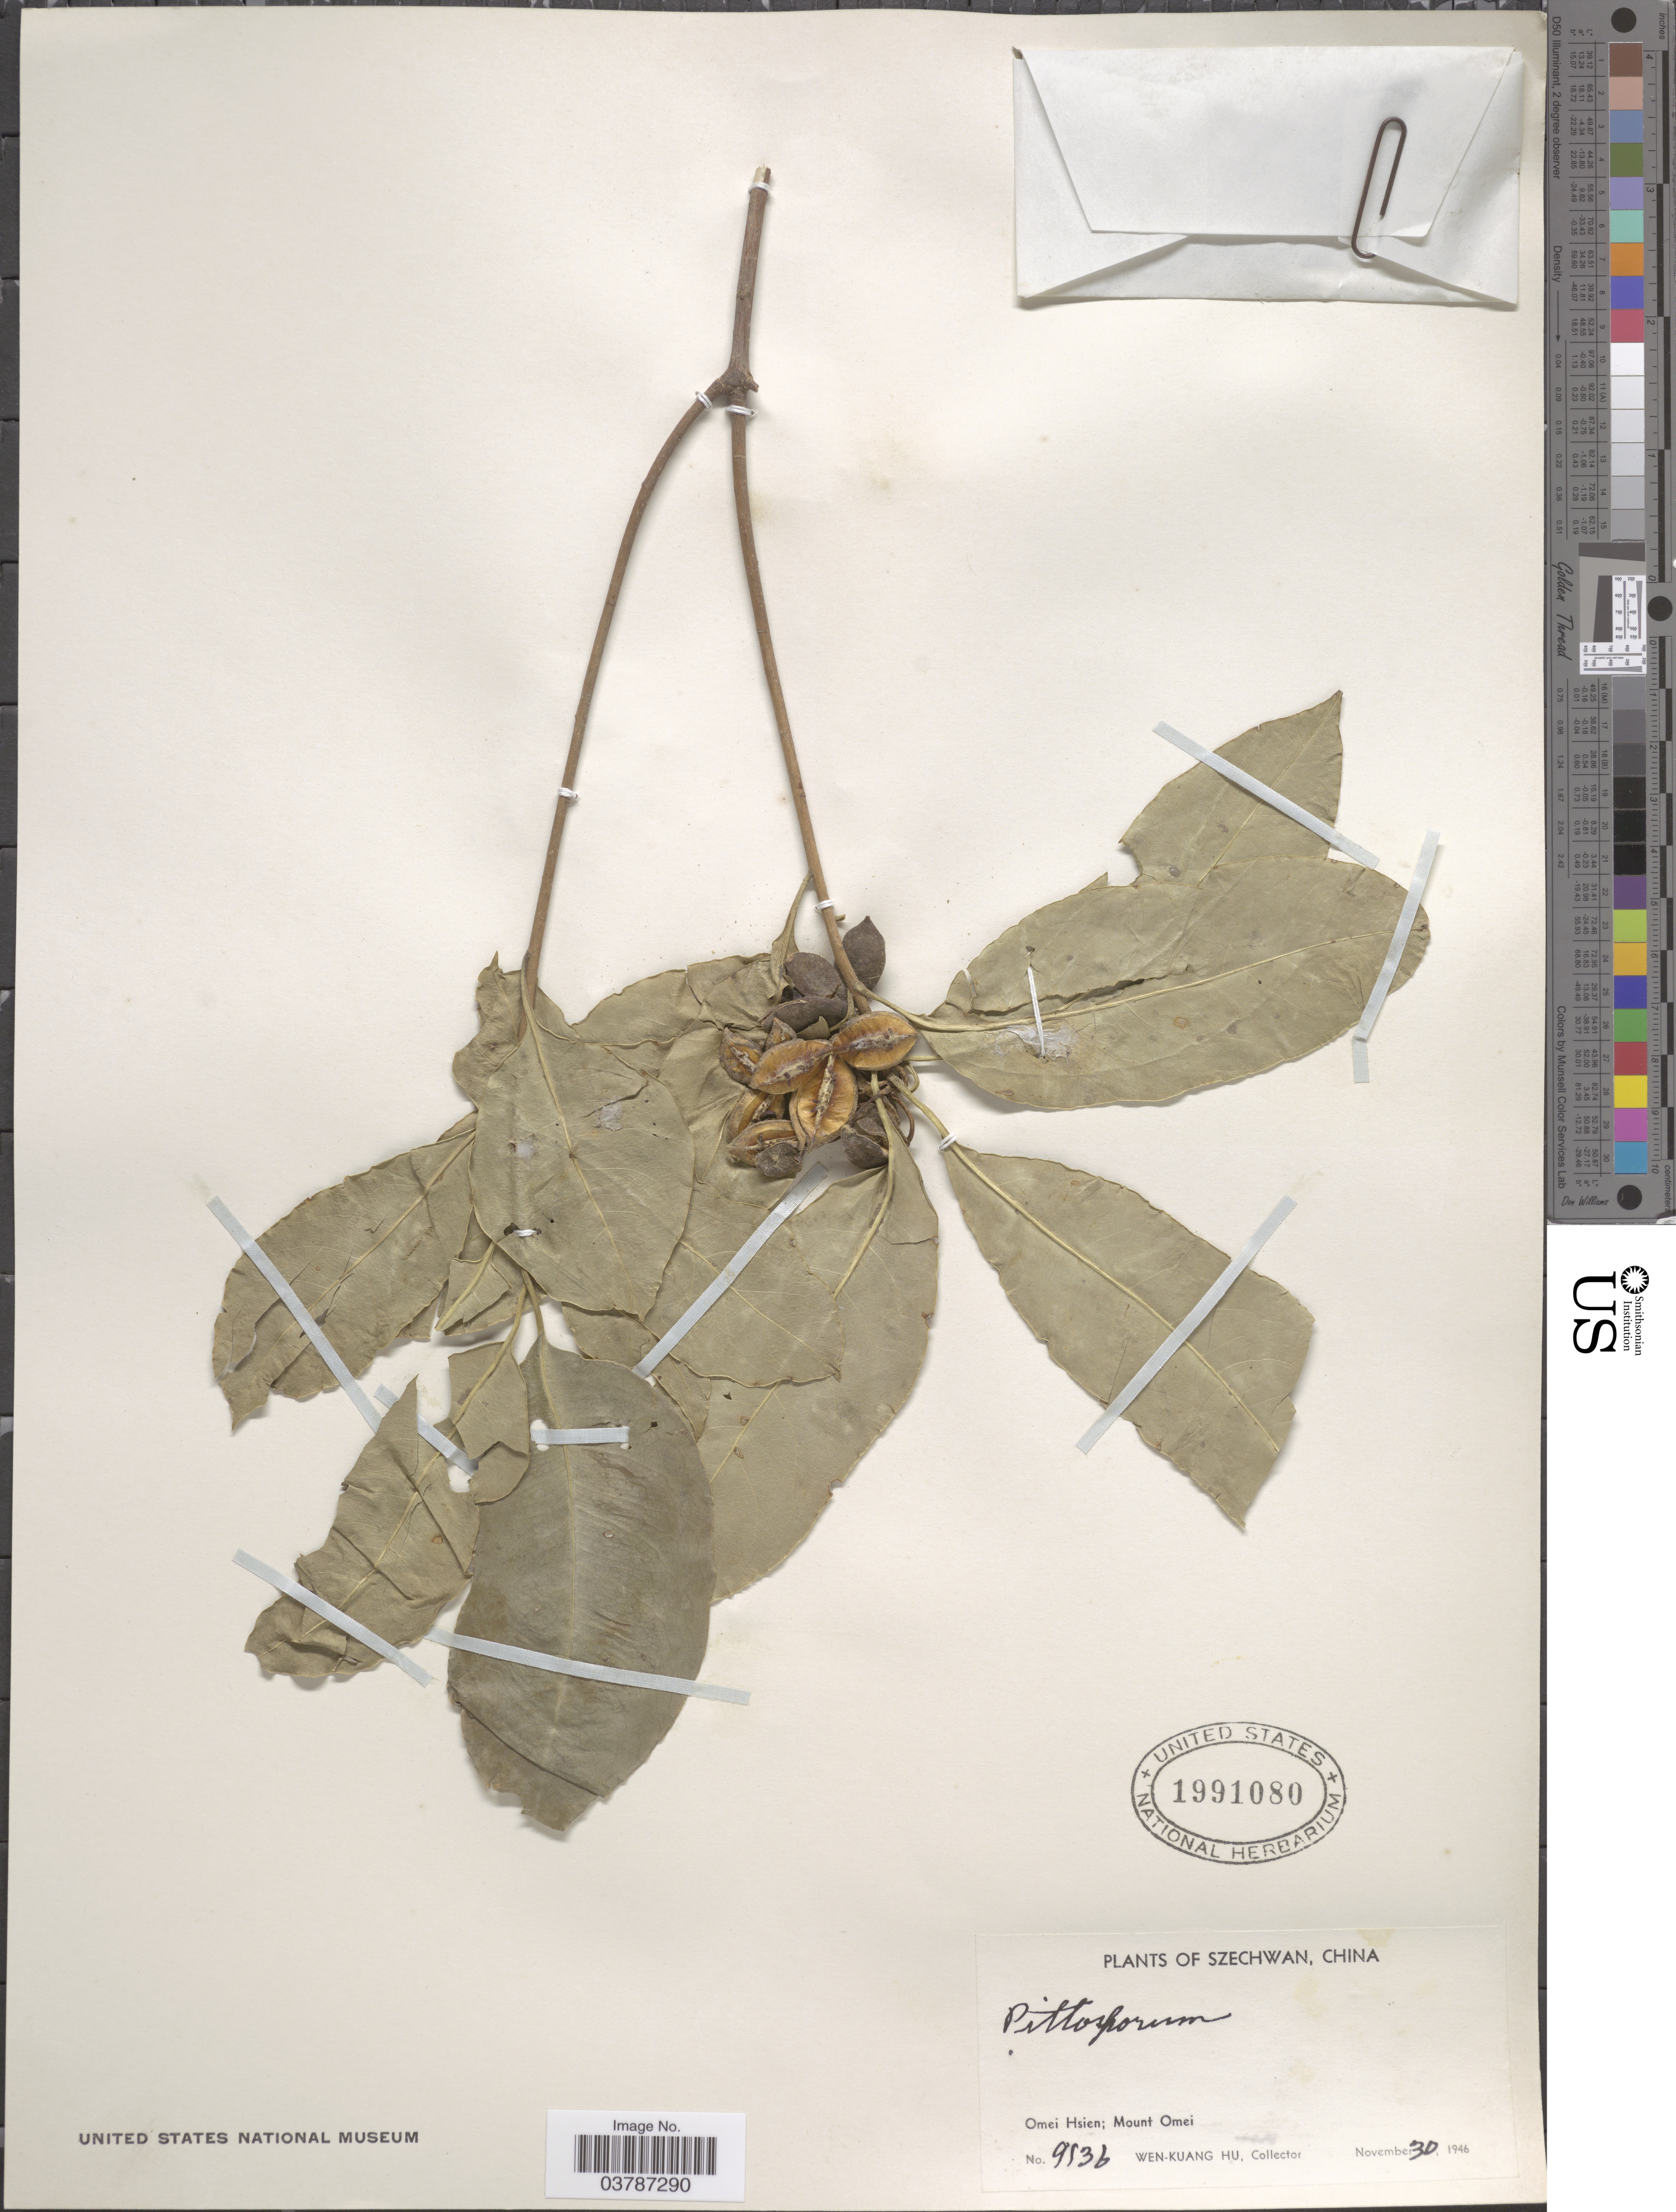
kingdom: Plantae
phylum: Tracheophyta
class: Magnoliopsida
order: Apiales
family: Pittosporaceae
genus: Pittosporum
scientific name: Pittosporum sp.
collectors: W. K. Hu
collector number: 9136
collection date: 1946-11-30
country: China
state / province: Sichuan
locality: Szechwan. Omei Hsien; Mount Omei.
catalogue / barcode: US 1991080